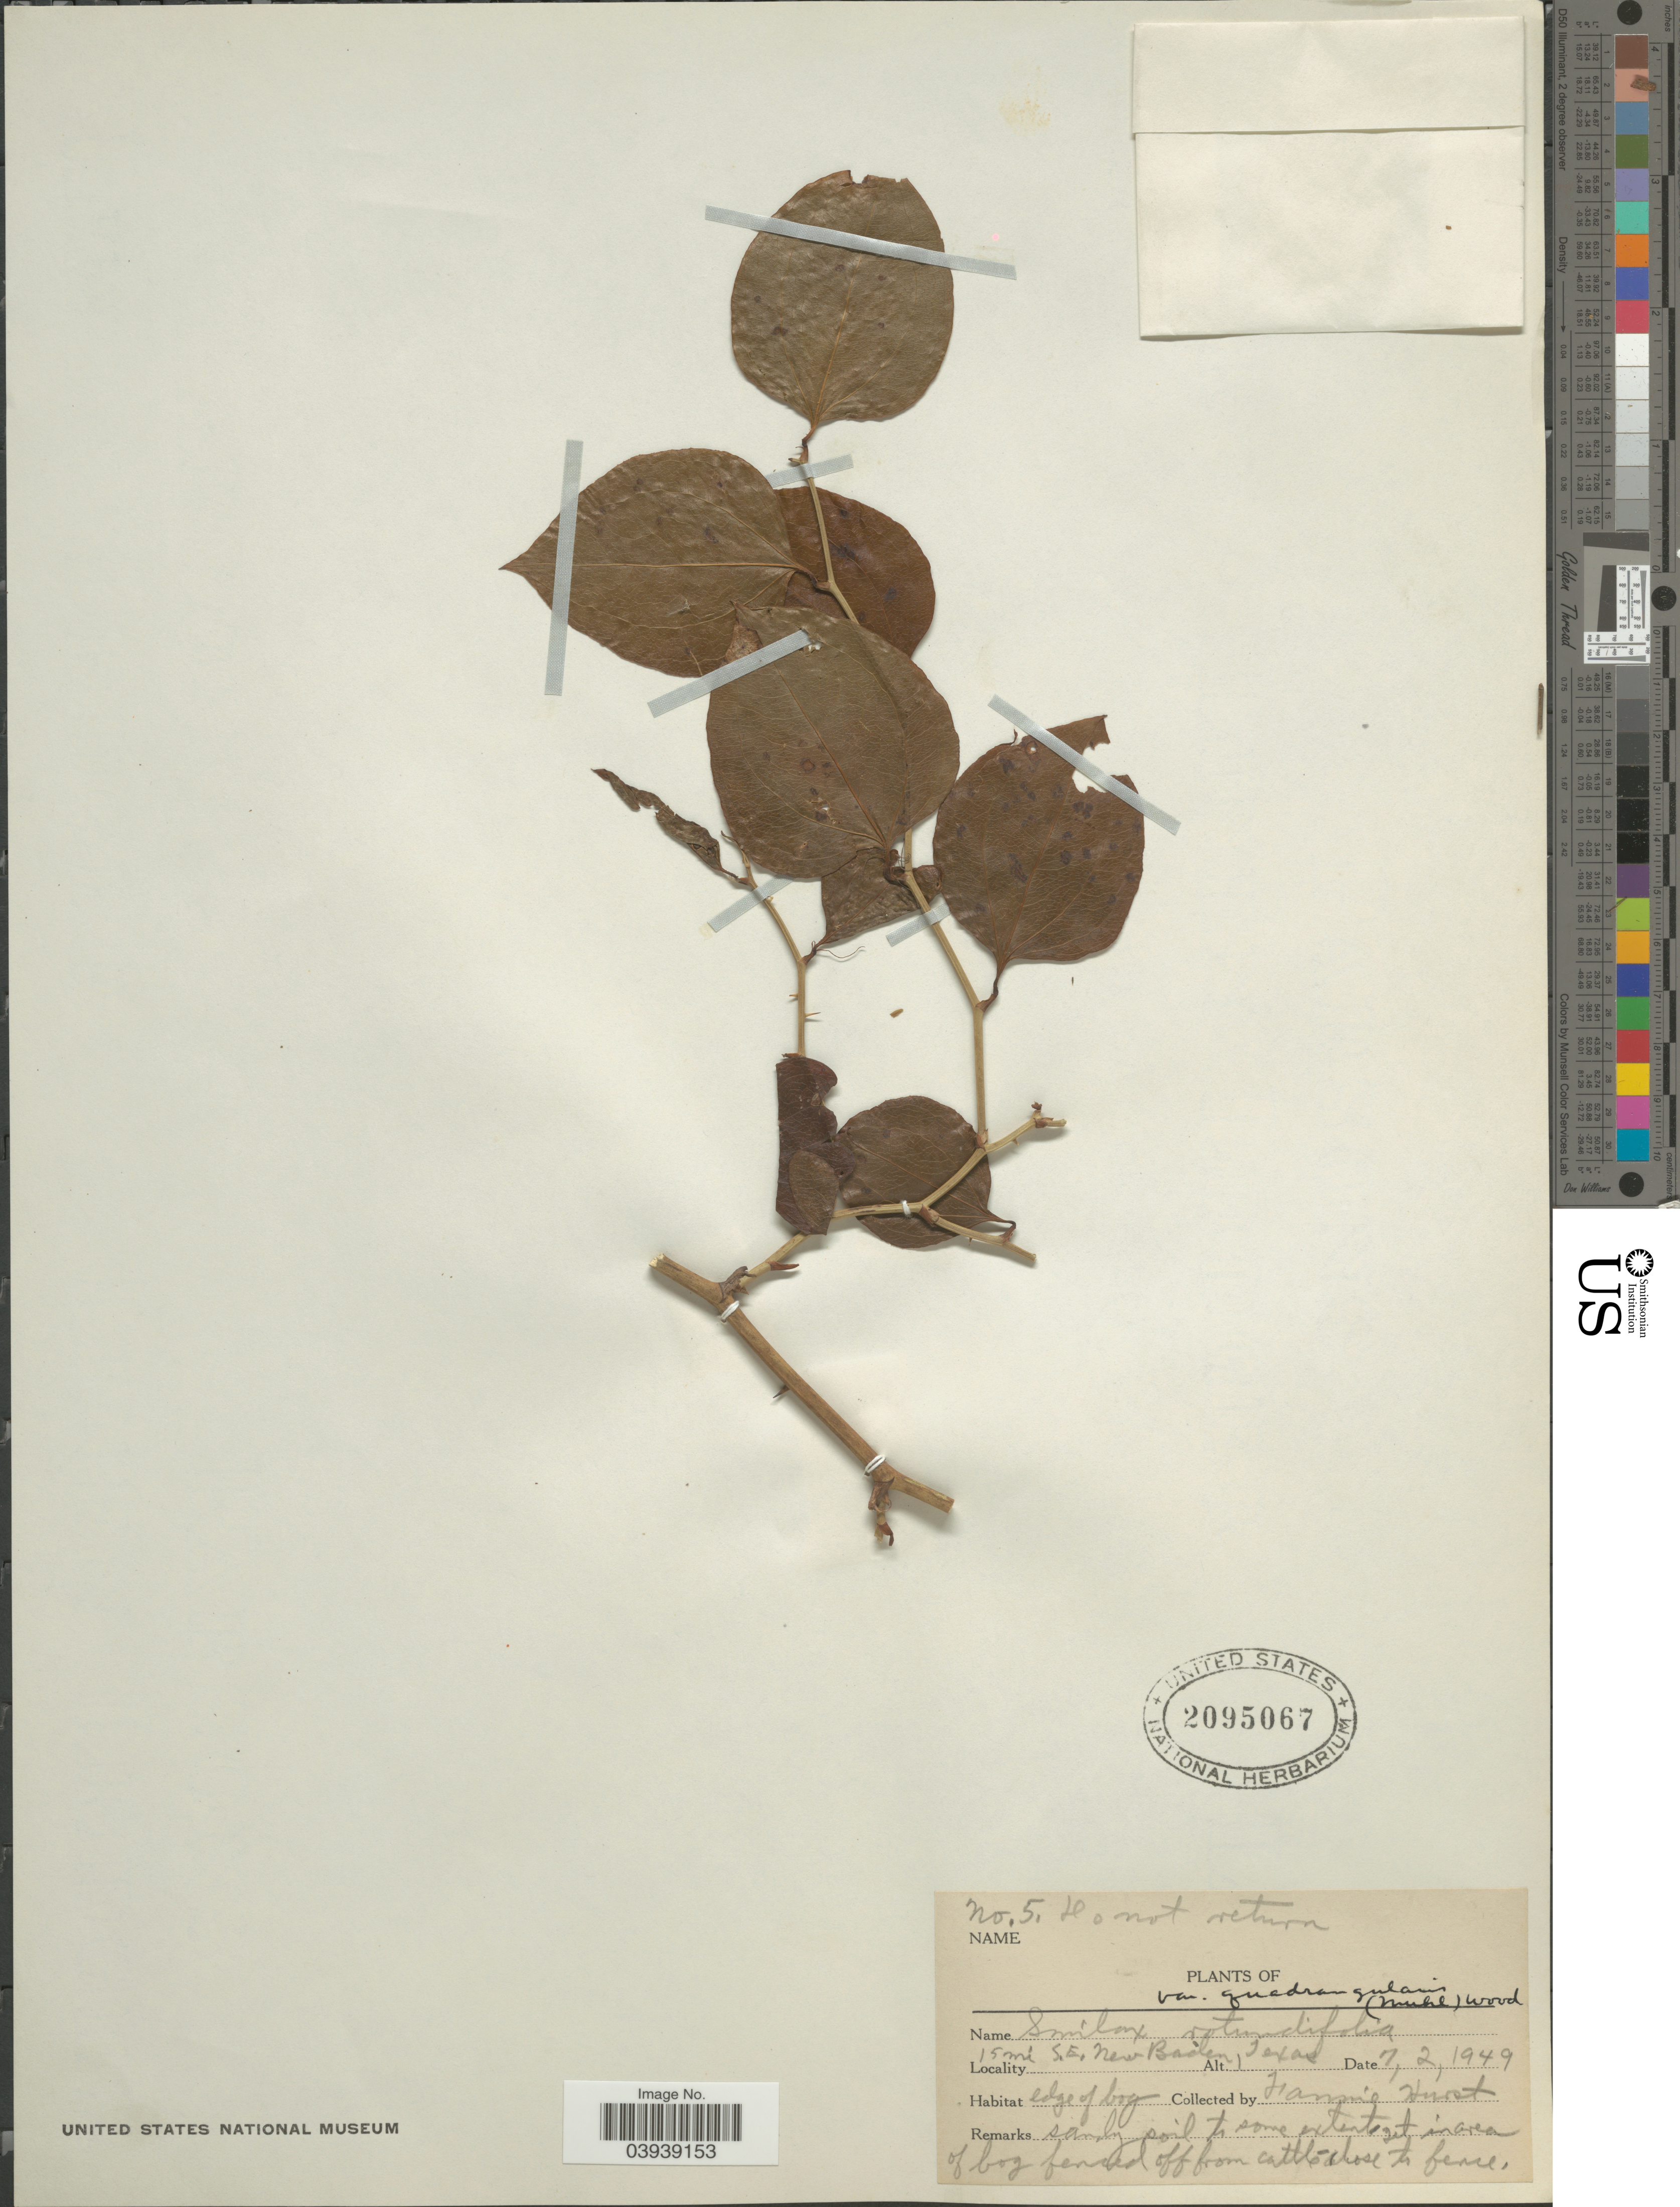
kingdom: Plantae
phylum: Tracheophyta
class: Liliopsida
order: Liliales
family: Smilacaceae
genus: Smilax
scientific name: Smilax rotundifolia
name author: L.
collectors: F. Hurst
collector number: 5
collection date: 1949-07-02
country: United States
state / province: Texas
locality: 15 mi S.E. New Baden. Edge of bog.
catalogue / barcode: US 2095067